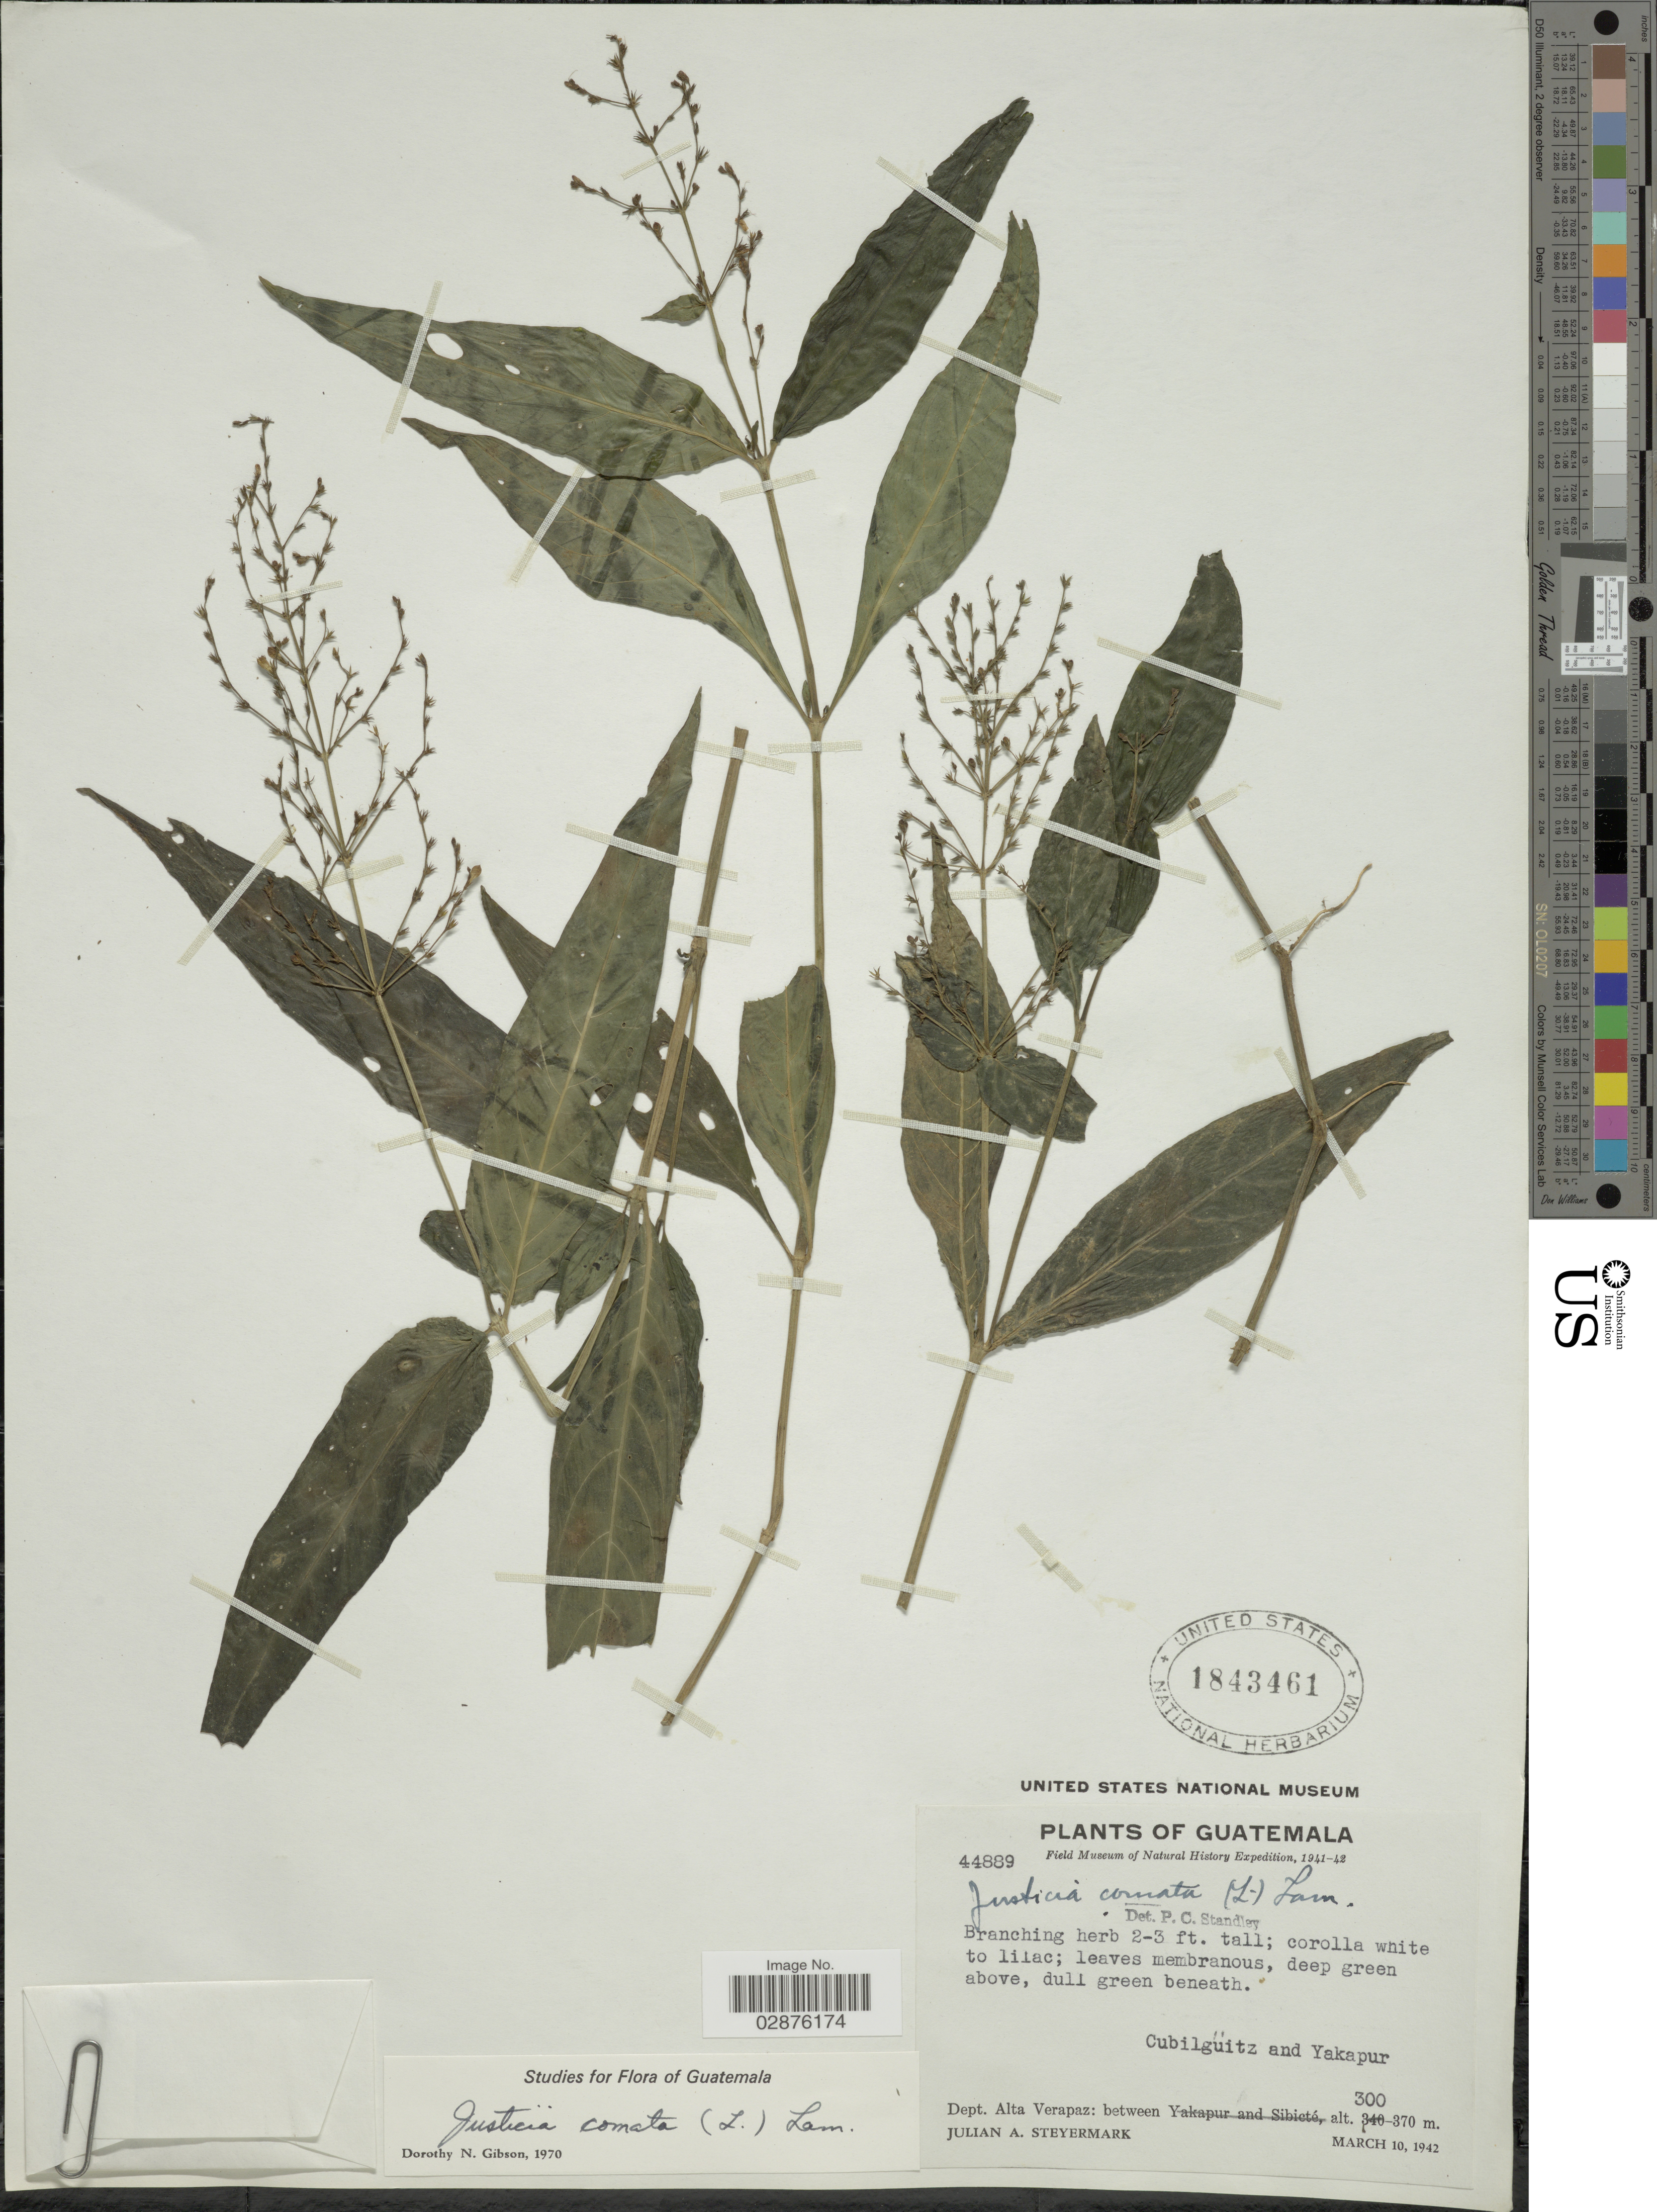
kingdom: Plantae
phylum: Tracheophyta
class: Magnoliopsida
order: Lamiales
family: Acanthaceae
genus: Justicia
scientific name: Justicia comata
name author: (L.) Lam.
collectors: J. Steyermark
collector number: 44889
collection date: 1942-03-10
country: Guatemala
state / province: Alta Verapaz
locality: Dept. Alta Verapaz: between Cubilgüitz and Yakapur.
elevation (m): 300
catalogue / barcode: US 1843461